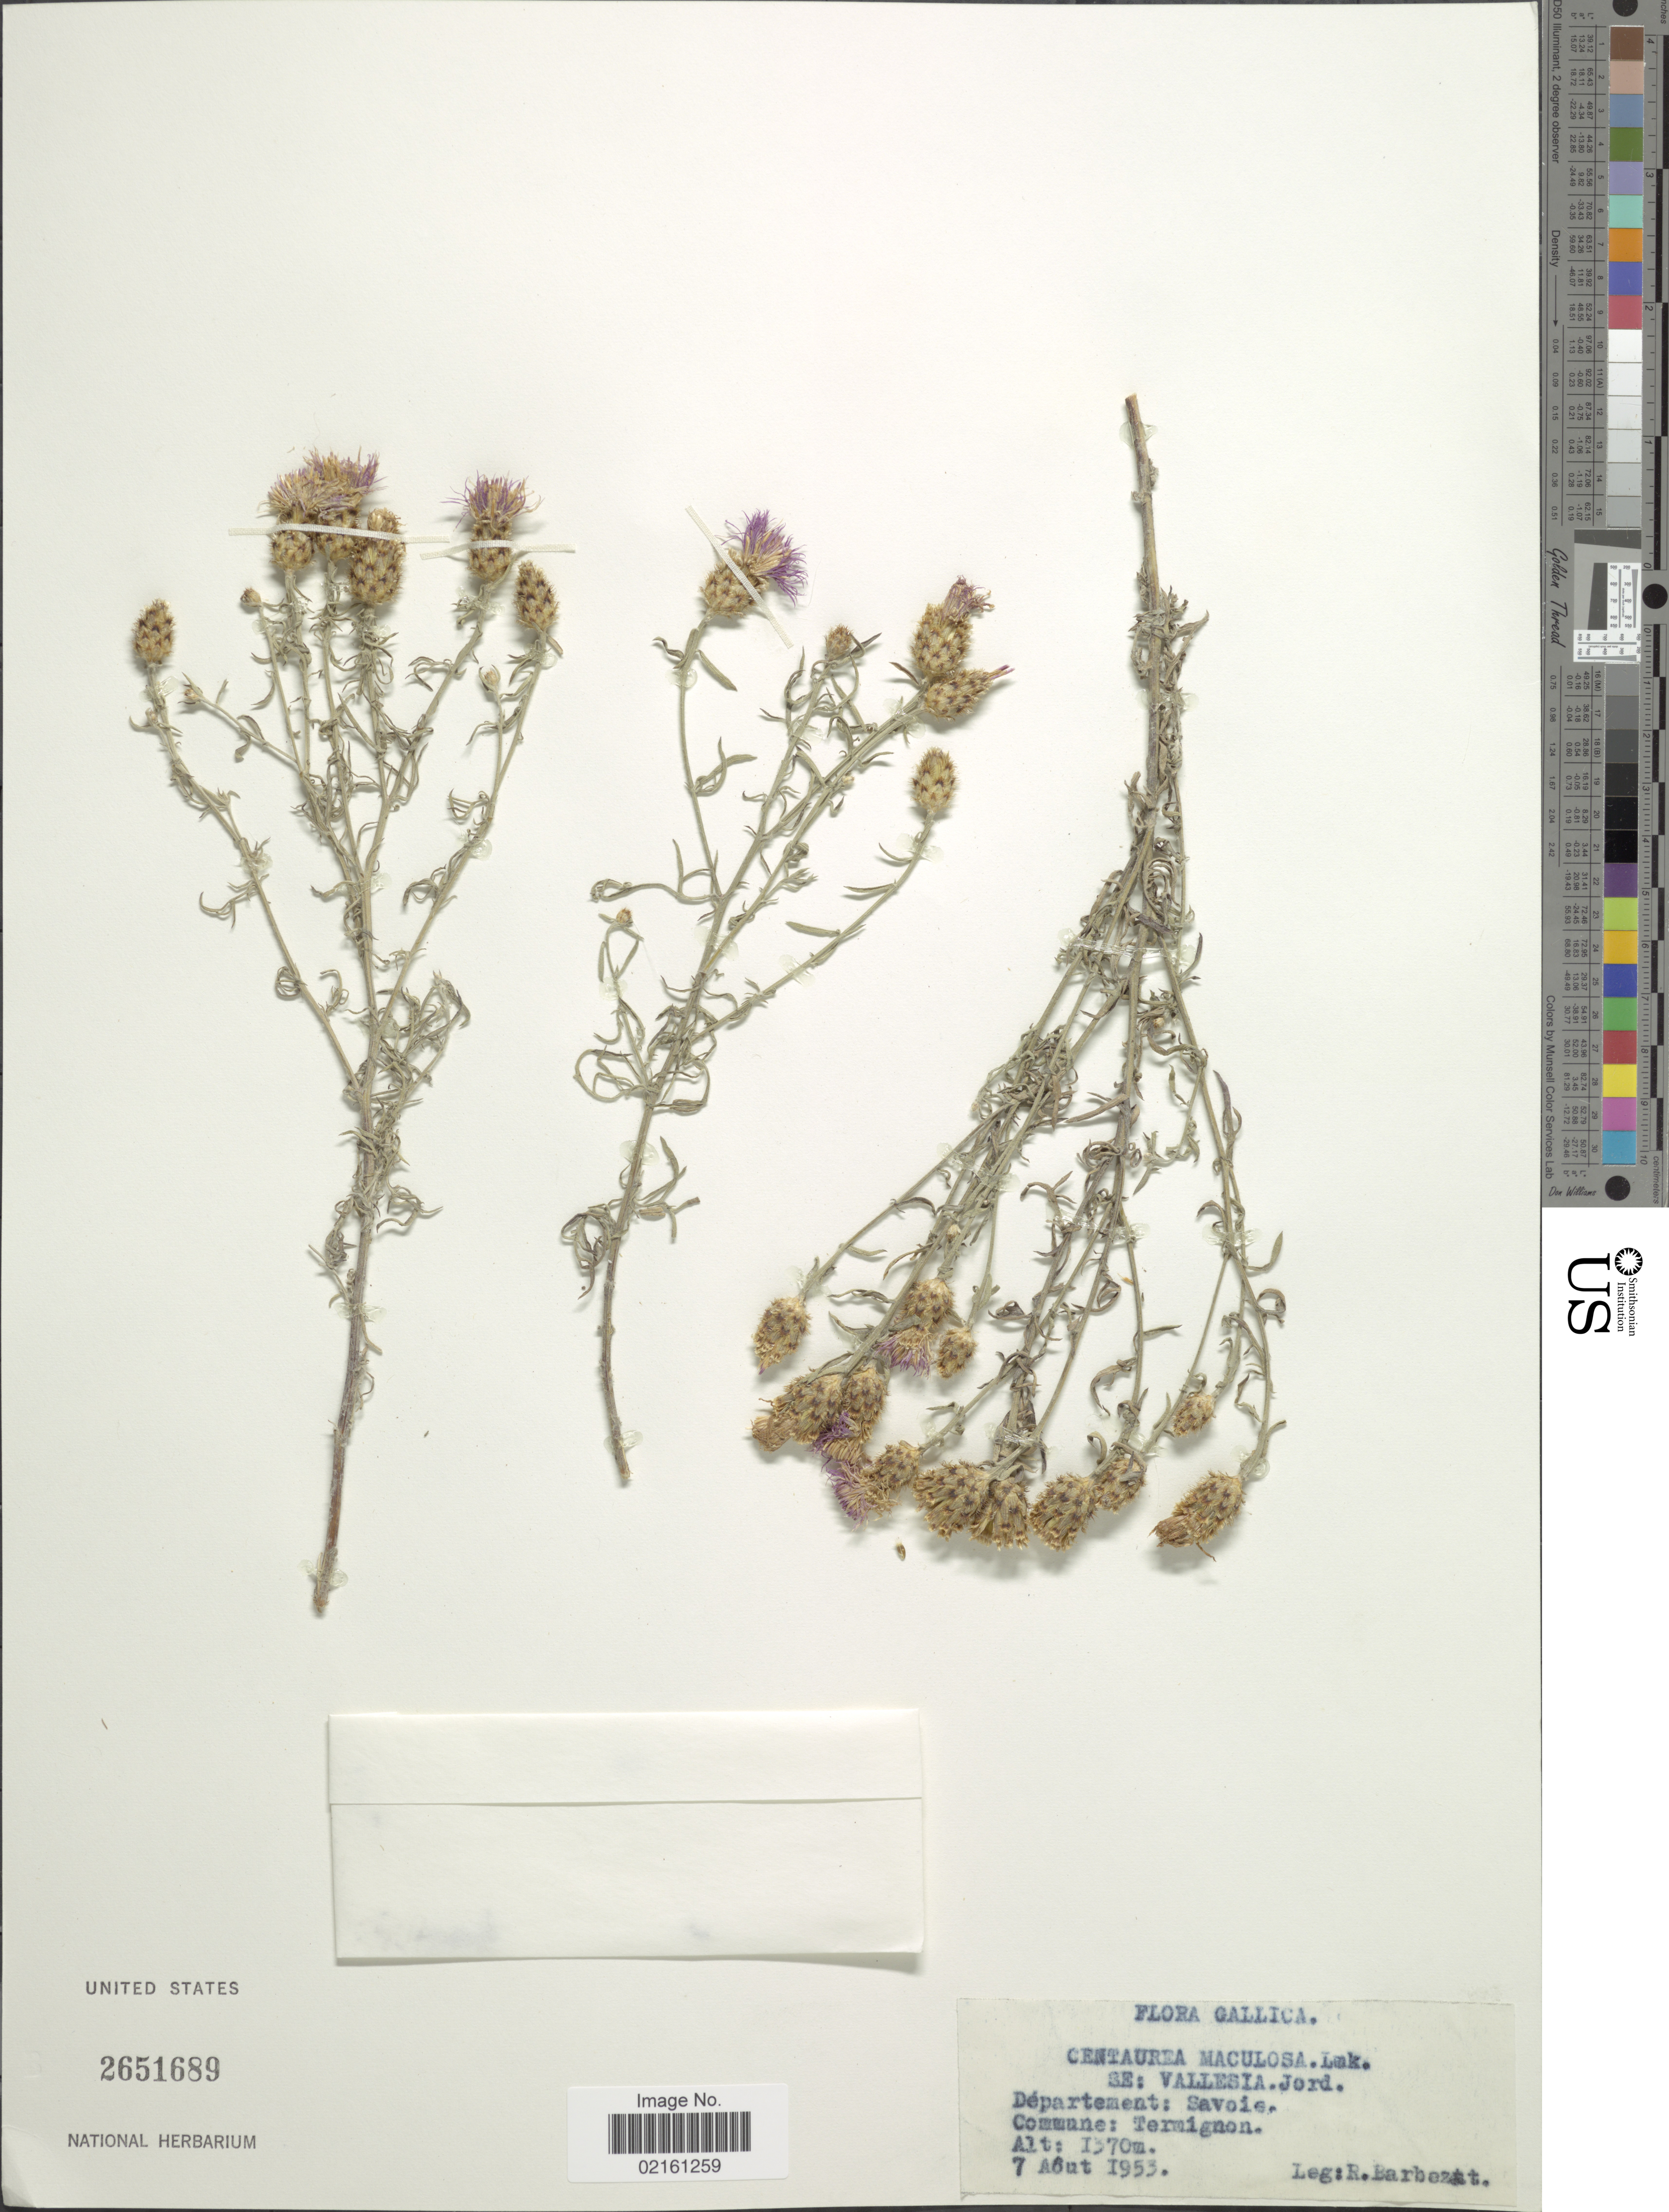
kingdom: Plantae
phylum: Tracheophyta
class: Magnoliopsida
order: Asterales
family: Asteraceae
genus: Centaurea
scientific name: Centaurea stoebe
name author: L.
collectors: R. Barbezat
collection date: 1953-08-07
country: France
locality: Gallica, Departement Savoie, Termignon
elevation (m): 1370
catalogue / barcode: US 2651689